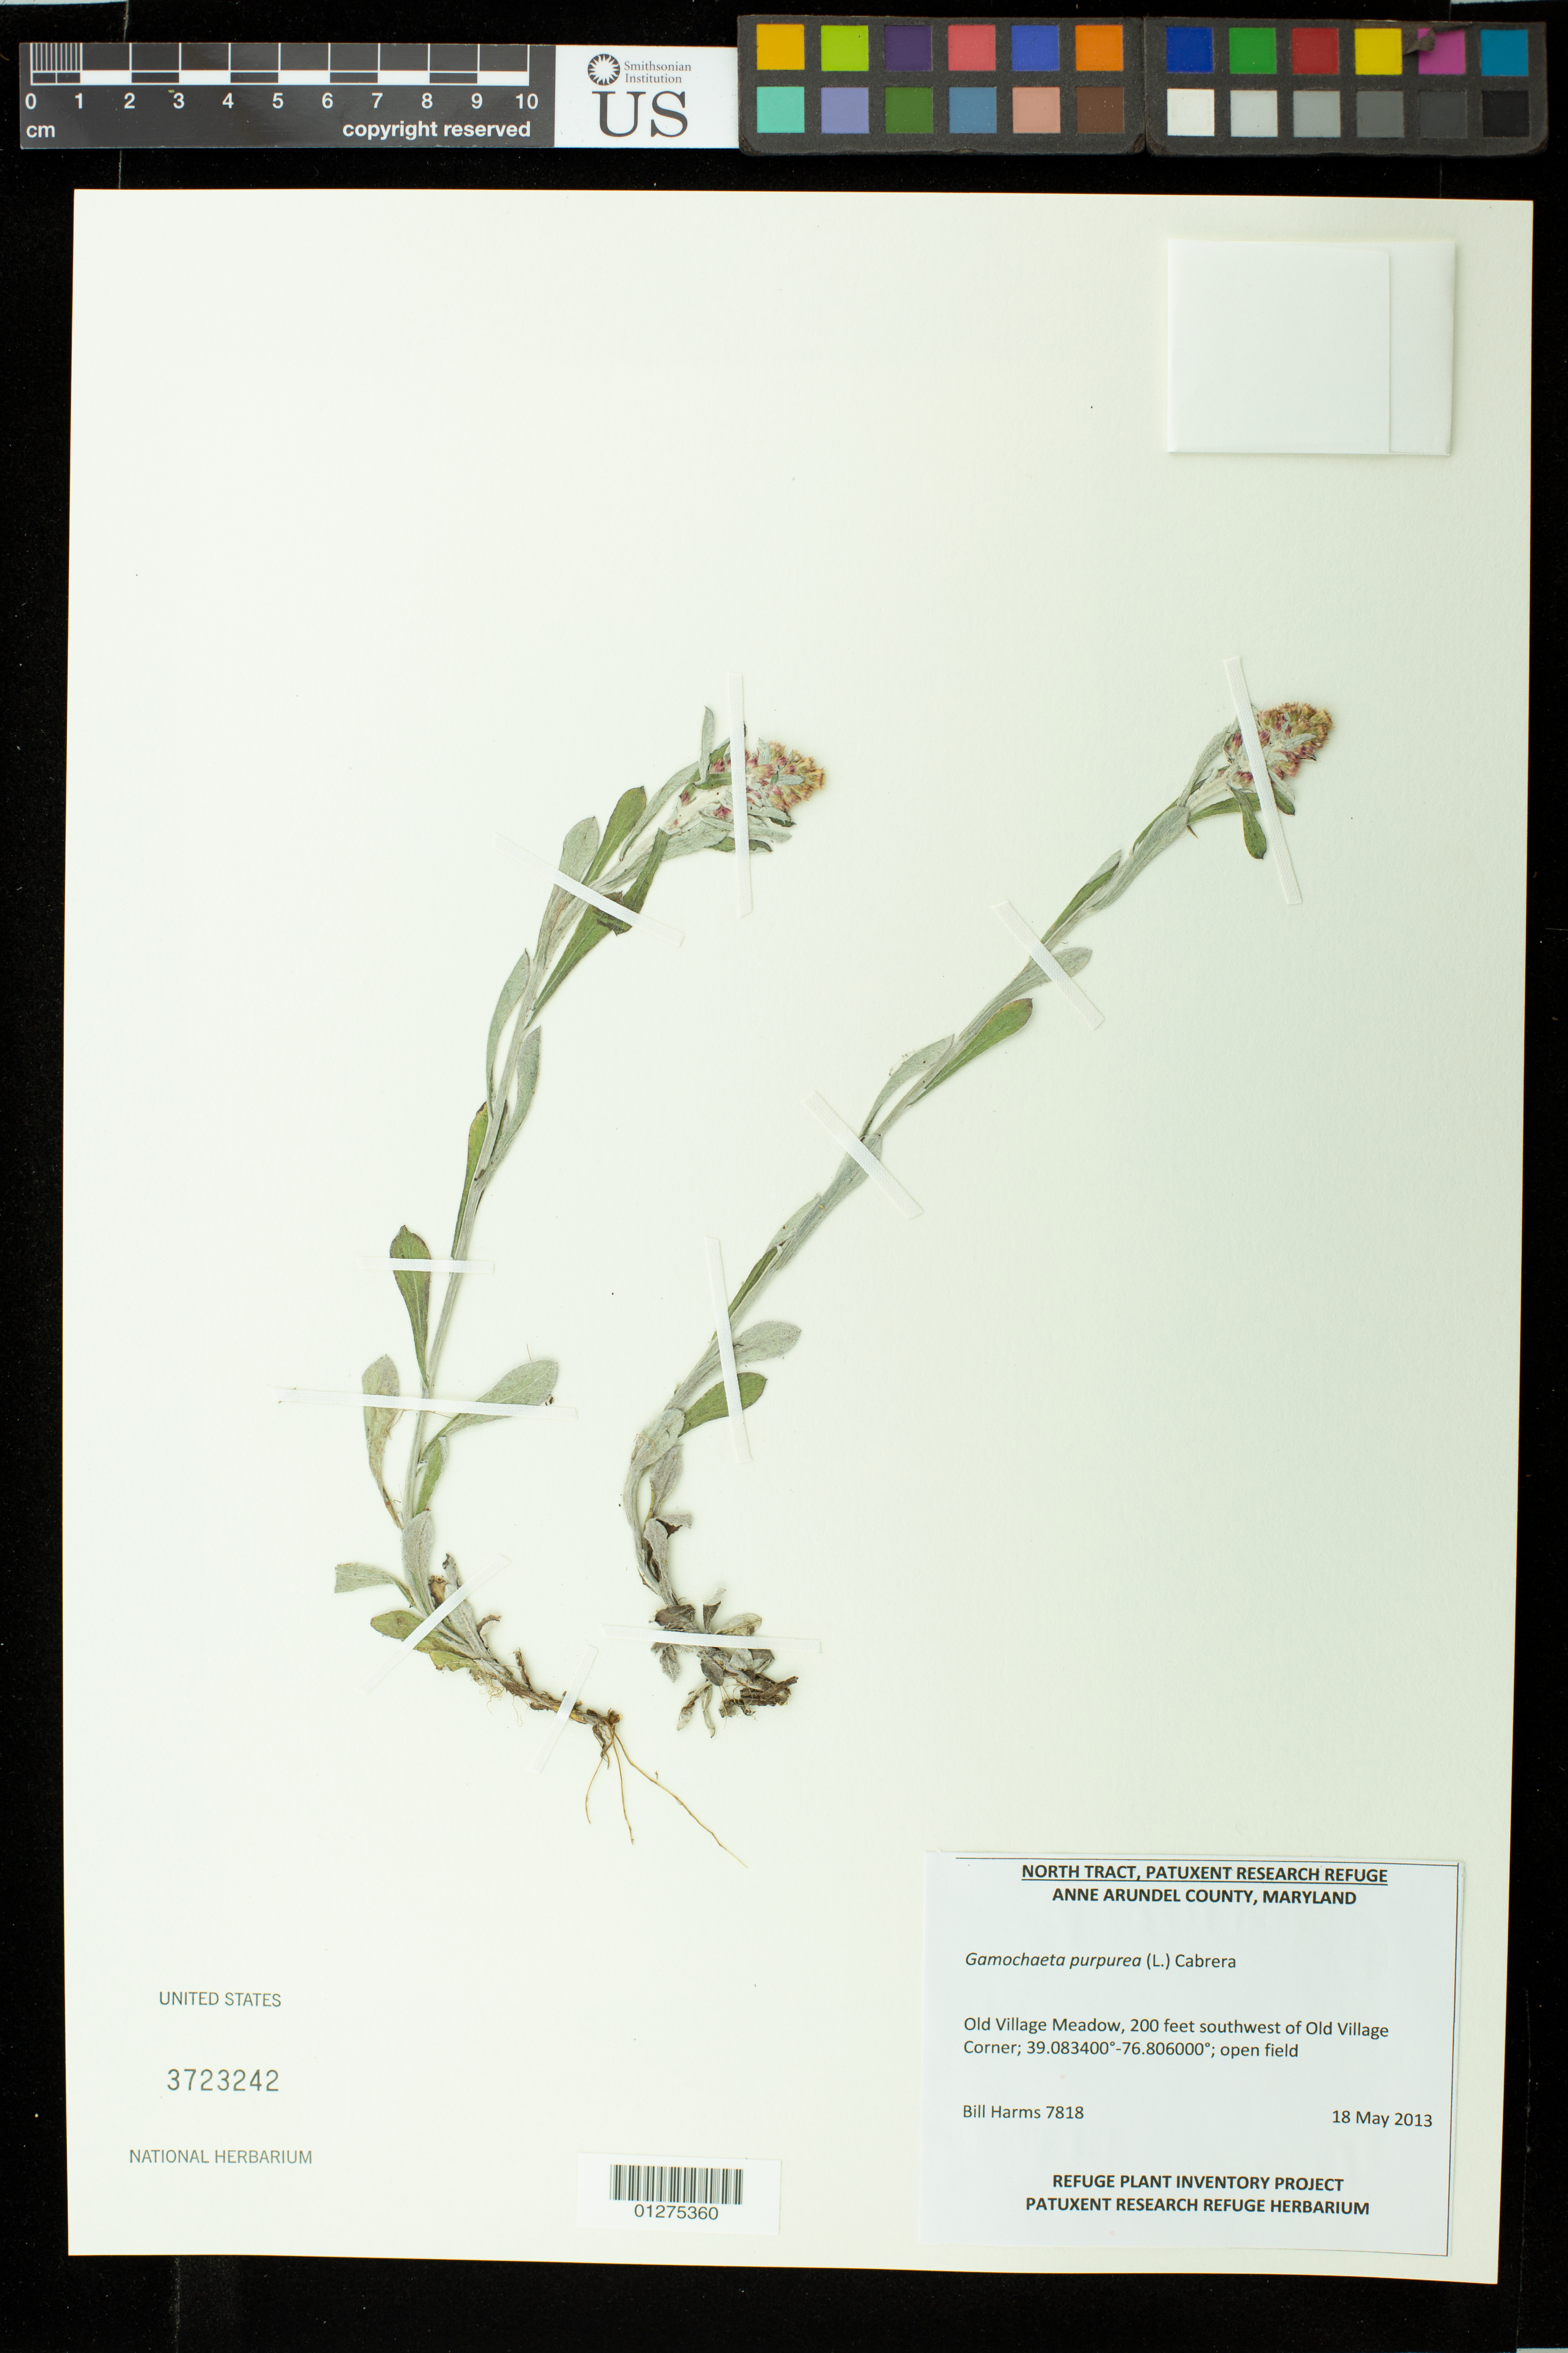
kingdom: Plantae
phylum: Tracheophyta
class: Magnoliopsida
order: Asterales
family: Asteraceae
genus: Gamochaeta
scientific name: Gamochaeta purpurea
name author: (L.) Cabrera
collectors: B. Harms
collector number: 7818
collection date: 2013-05-18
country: United States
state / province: Maryland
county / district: Anne Arundel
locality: Old Village Meadow, 200 feet southwest of Old Village Corner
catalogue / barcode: US 3723242